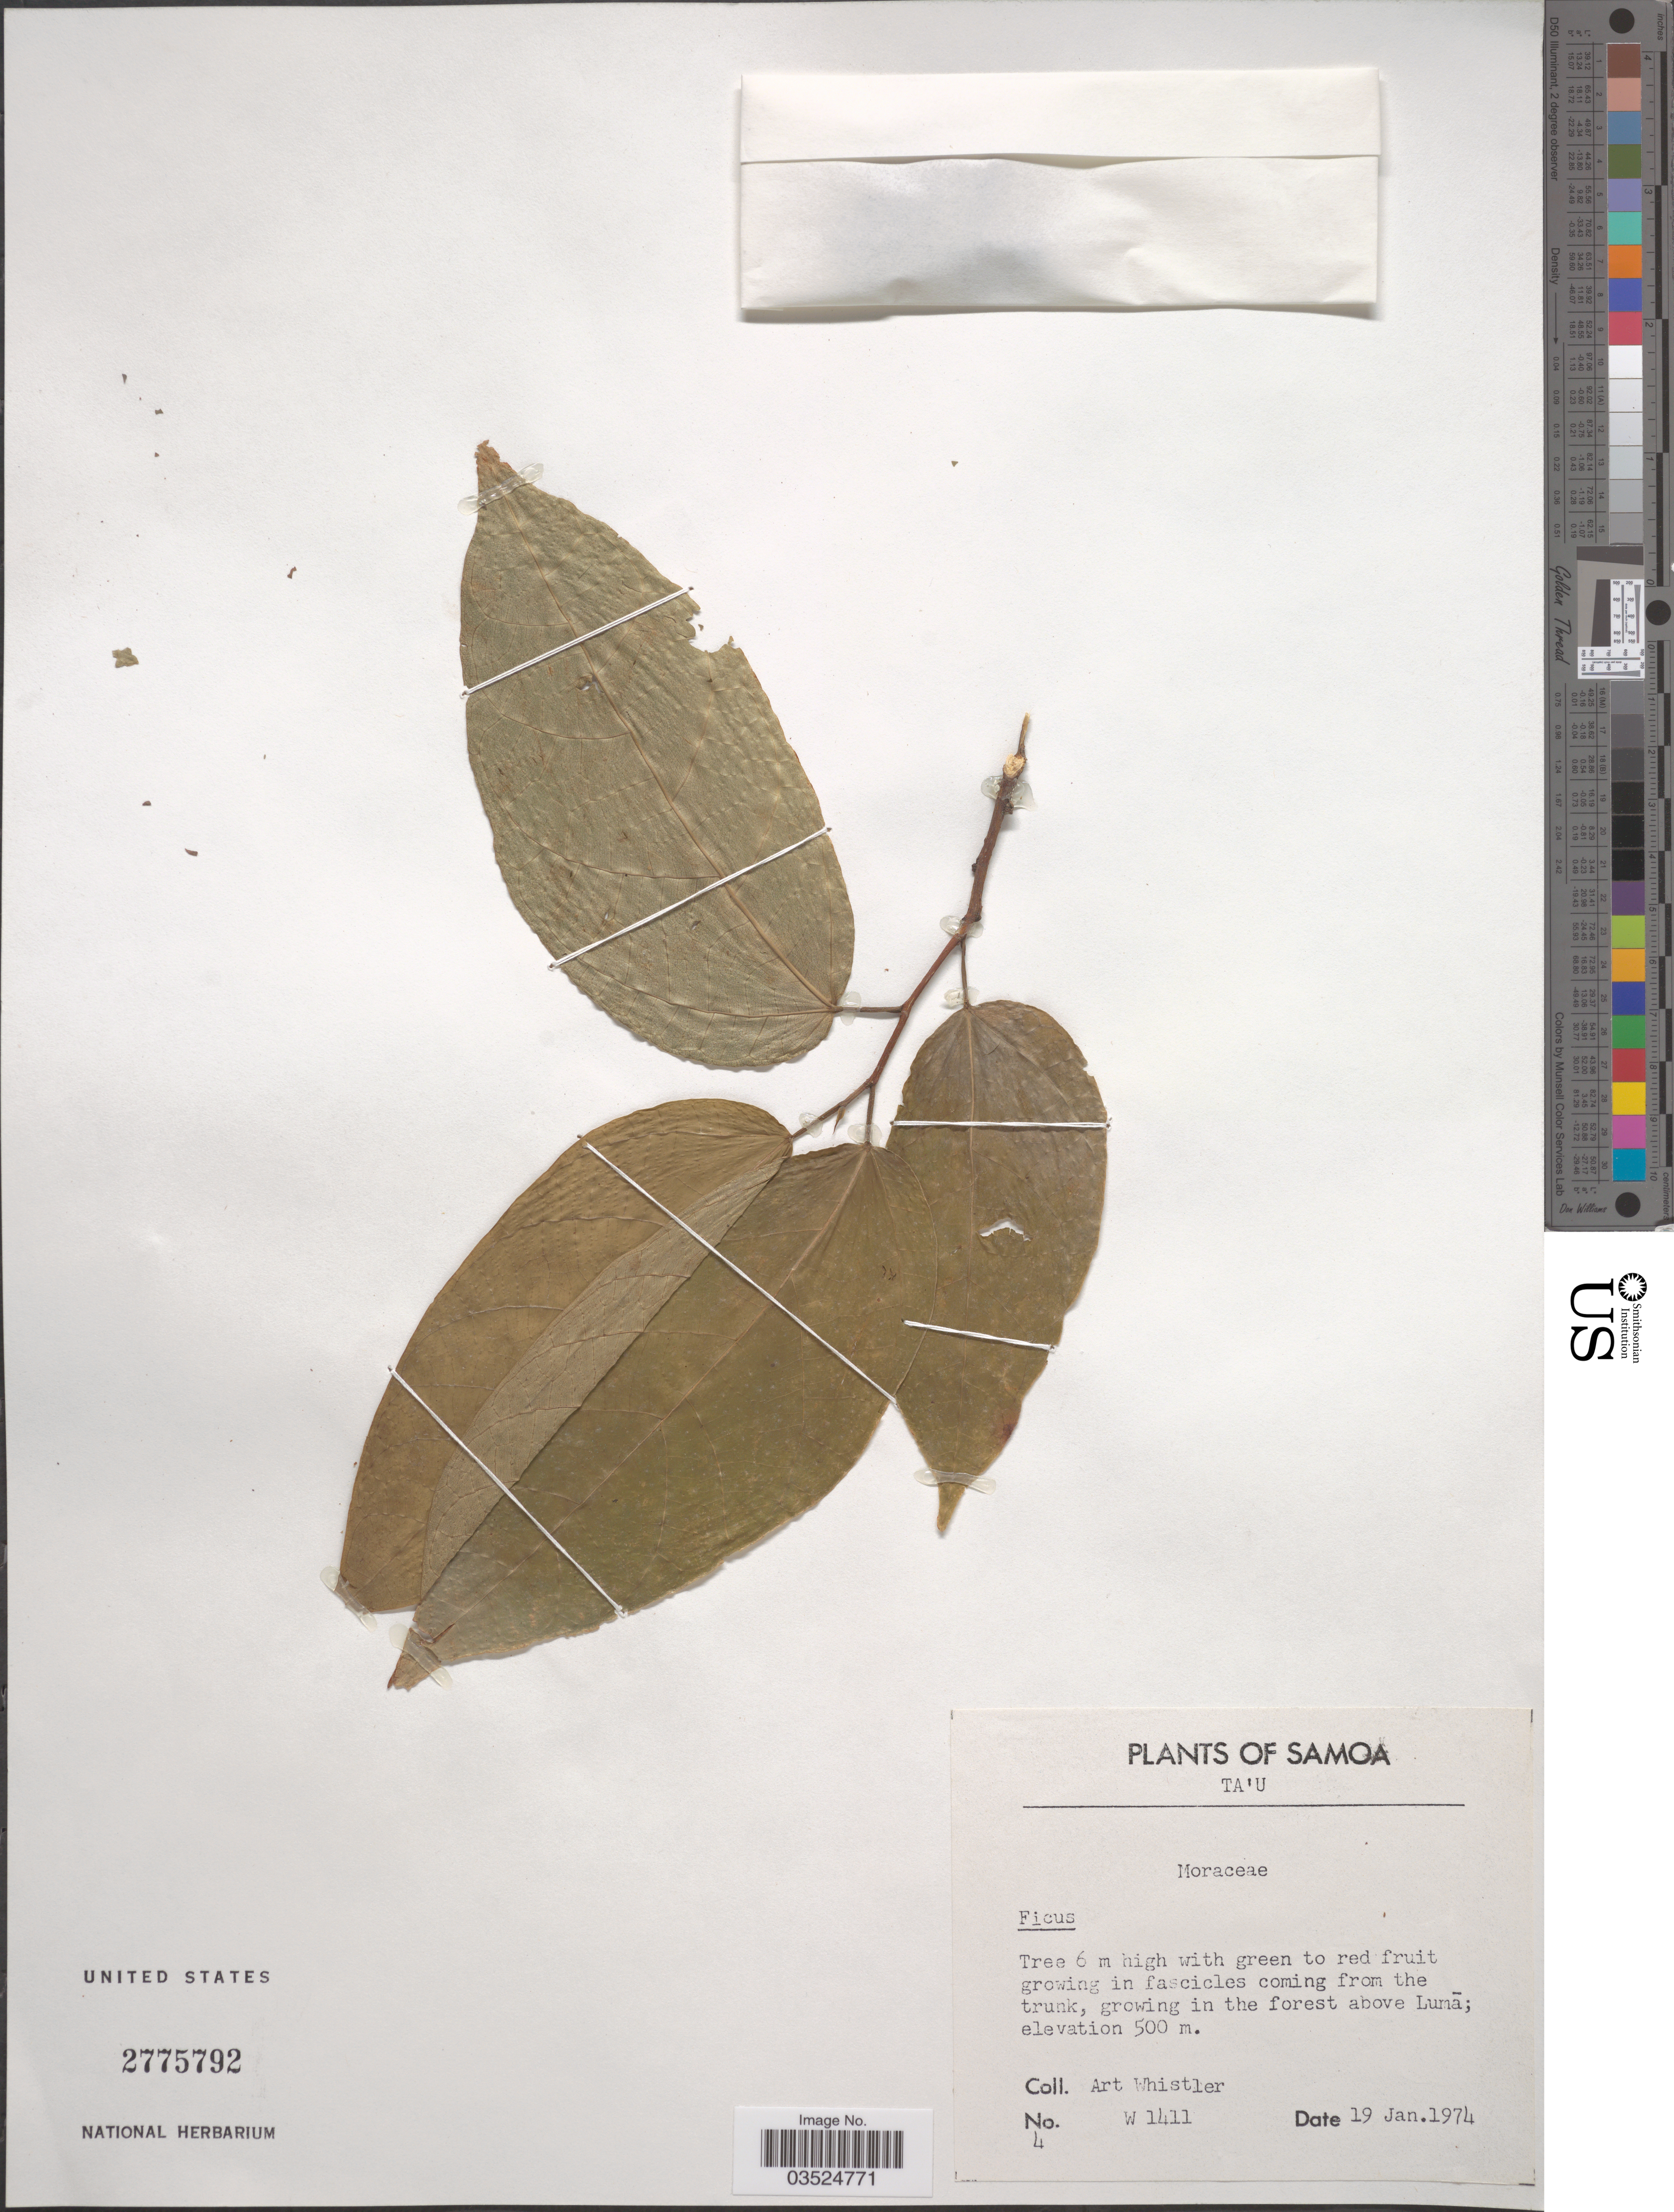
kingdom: Plantae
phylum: Tracheophyta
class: Magnoliopsida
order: Rosales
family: Moraceae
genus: Ficus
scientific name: Ficus sp.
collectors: A. Whistler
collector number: W 1411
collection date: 1974-01-19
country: American Samoa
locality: Samoa. Ta'u. Growing in the forest above Lumá.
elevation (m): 500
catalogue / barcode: US 2775792